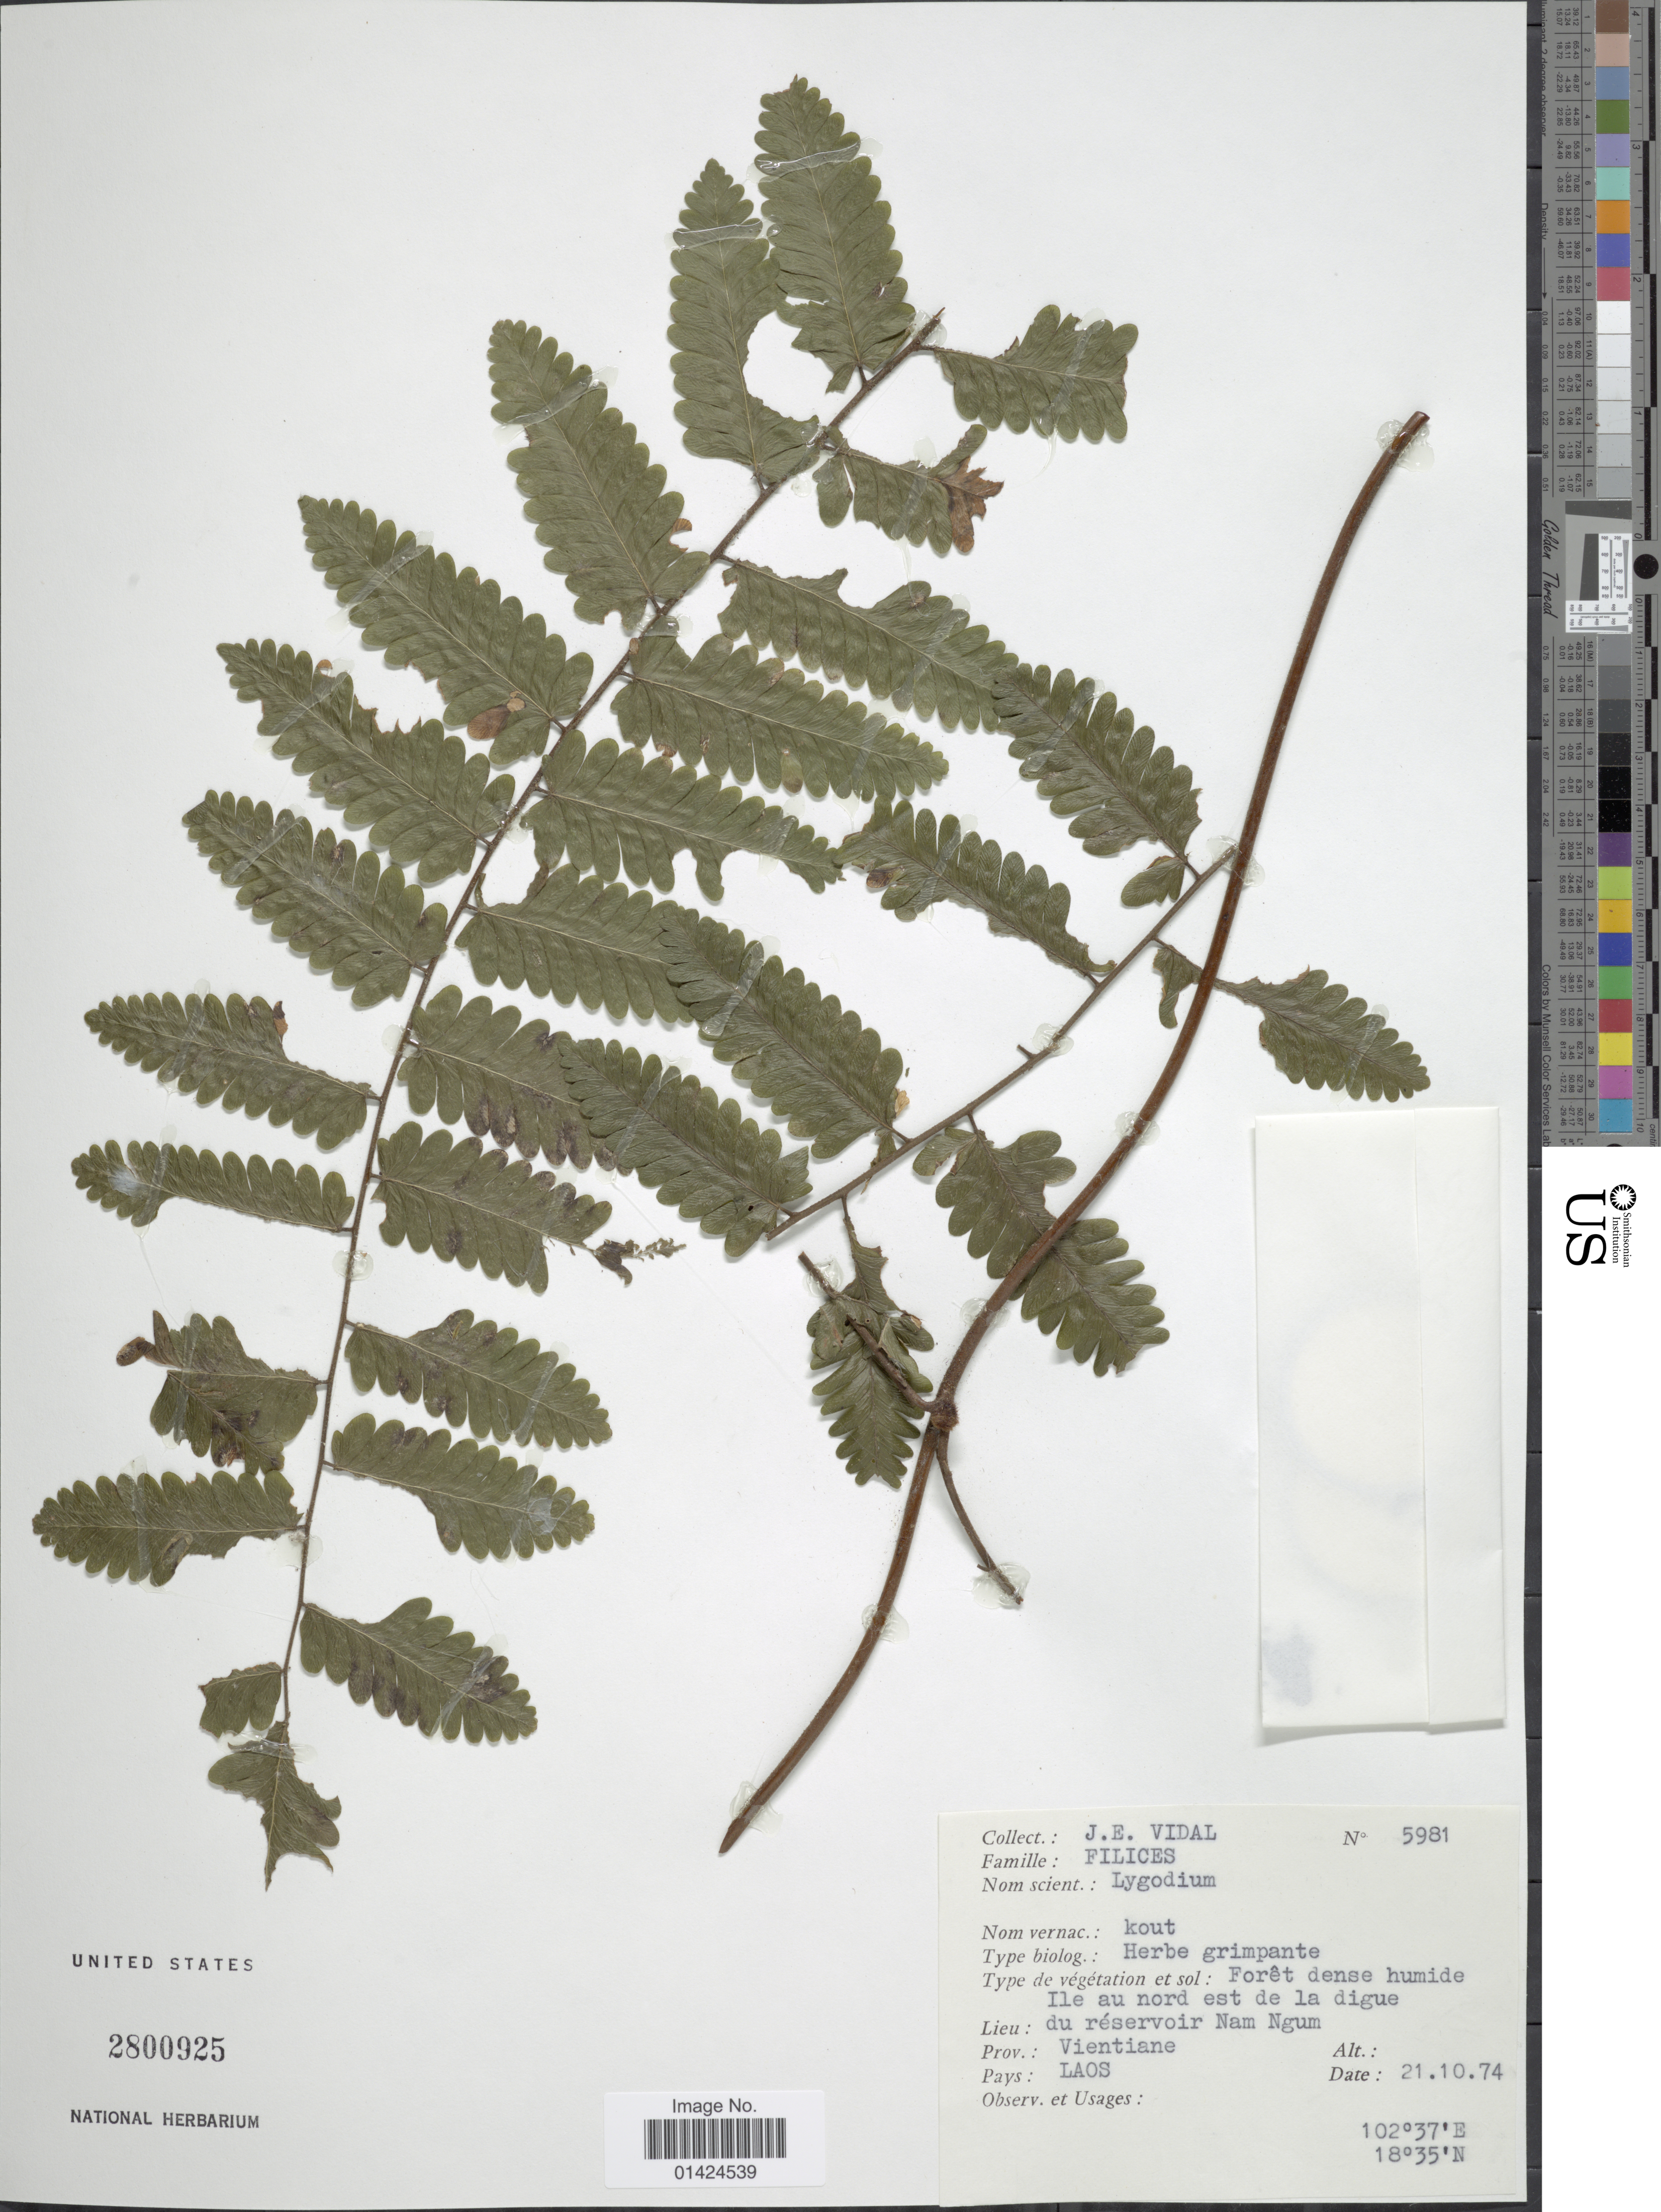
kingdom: Plantae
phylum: Tracheophyta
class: Polypodiopsida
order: Schizaeales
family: Lygodiaceae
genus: Lygodium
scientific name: Lygodium polystachyum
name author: Wall. ex T. Moore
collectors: J. E. Vidal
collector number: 5981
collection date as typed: Transcribed d/m/y: 21/10/74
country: Laos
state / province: Viangchan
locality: Forêt dense humide Ile au nord est de la digue du reservoir Nam Ngum. Prov.: Vientiane. Pays: Laos.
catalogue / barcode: US 2800925